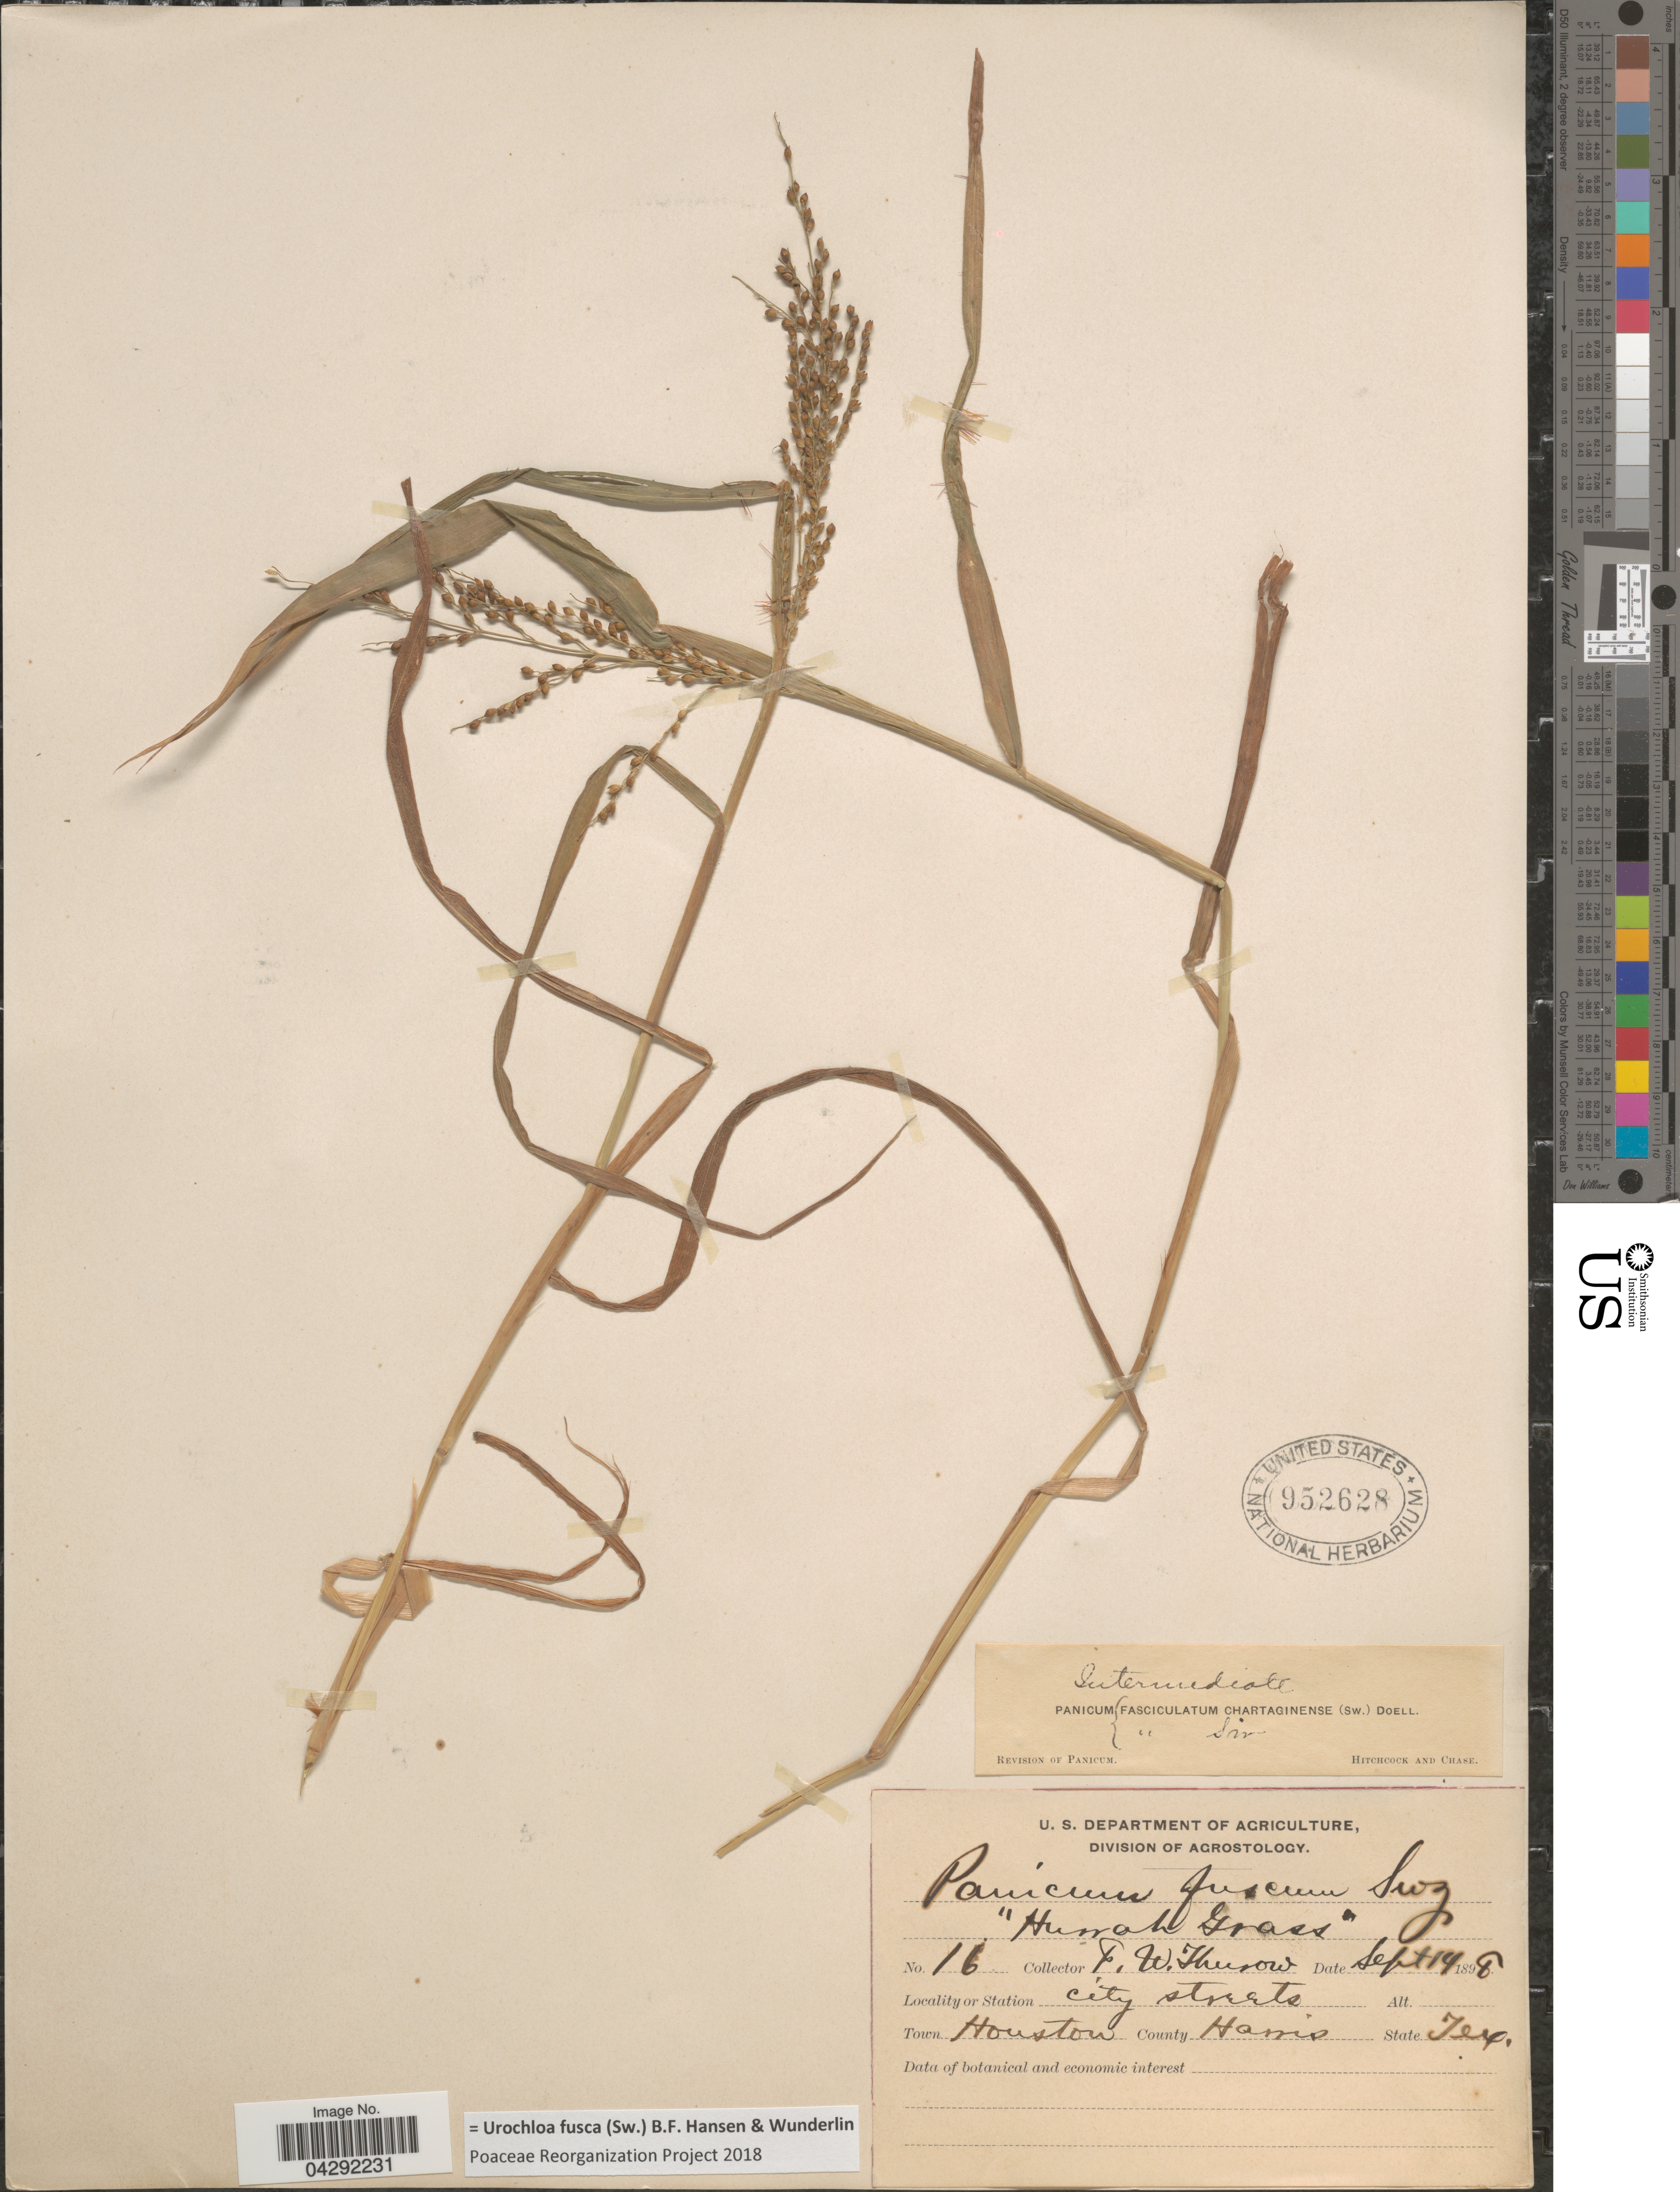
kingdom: Plantae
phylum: Tracheophyta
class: Liliopsida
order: Poales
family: Poaceae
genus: Urochloa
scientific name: Urochloa fusca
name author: (Sw.) B.F. Hansen & Wunderlin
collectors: F. W. Thurow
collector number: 16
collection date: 1898-09-14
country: United States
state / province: Texas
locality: City streets. Town Houston. County Harris.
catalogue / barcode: US 952628